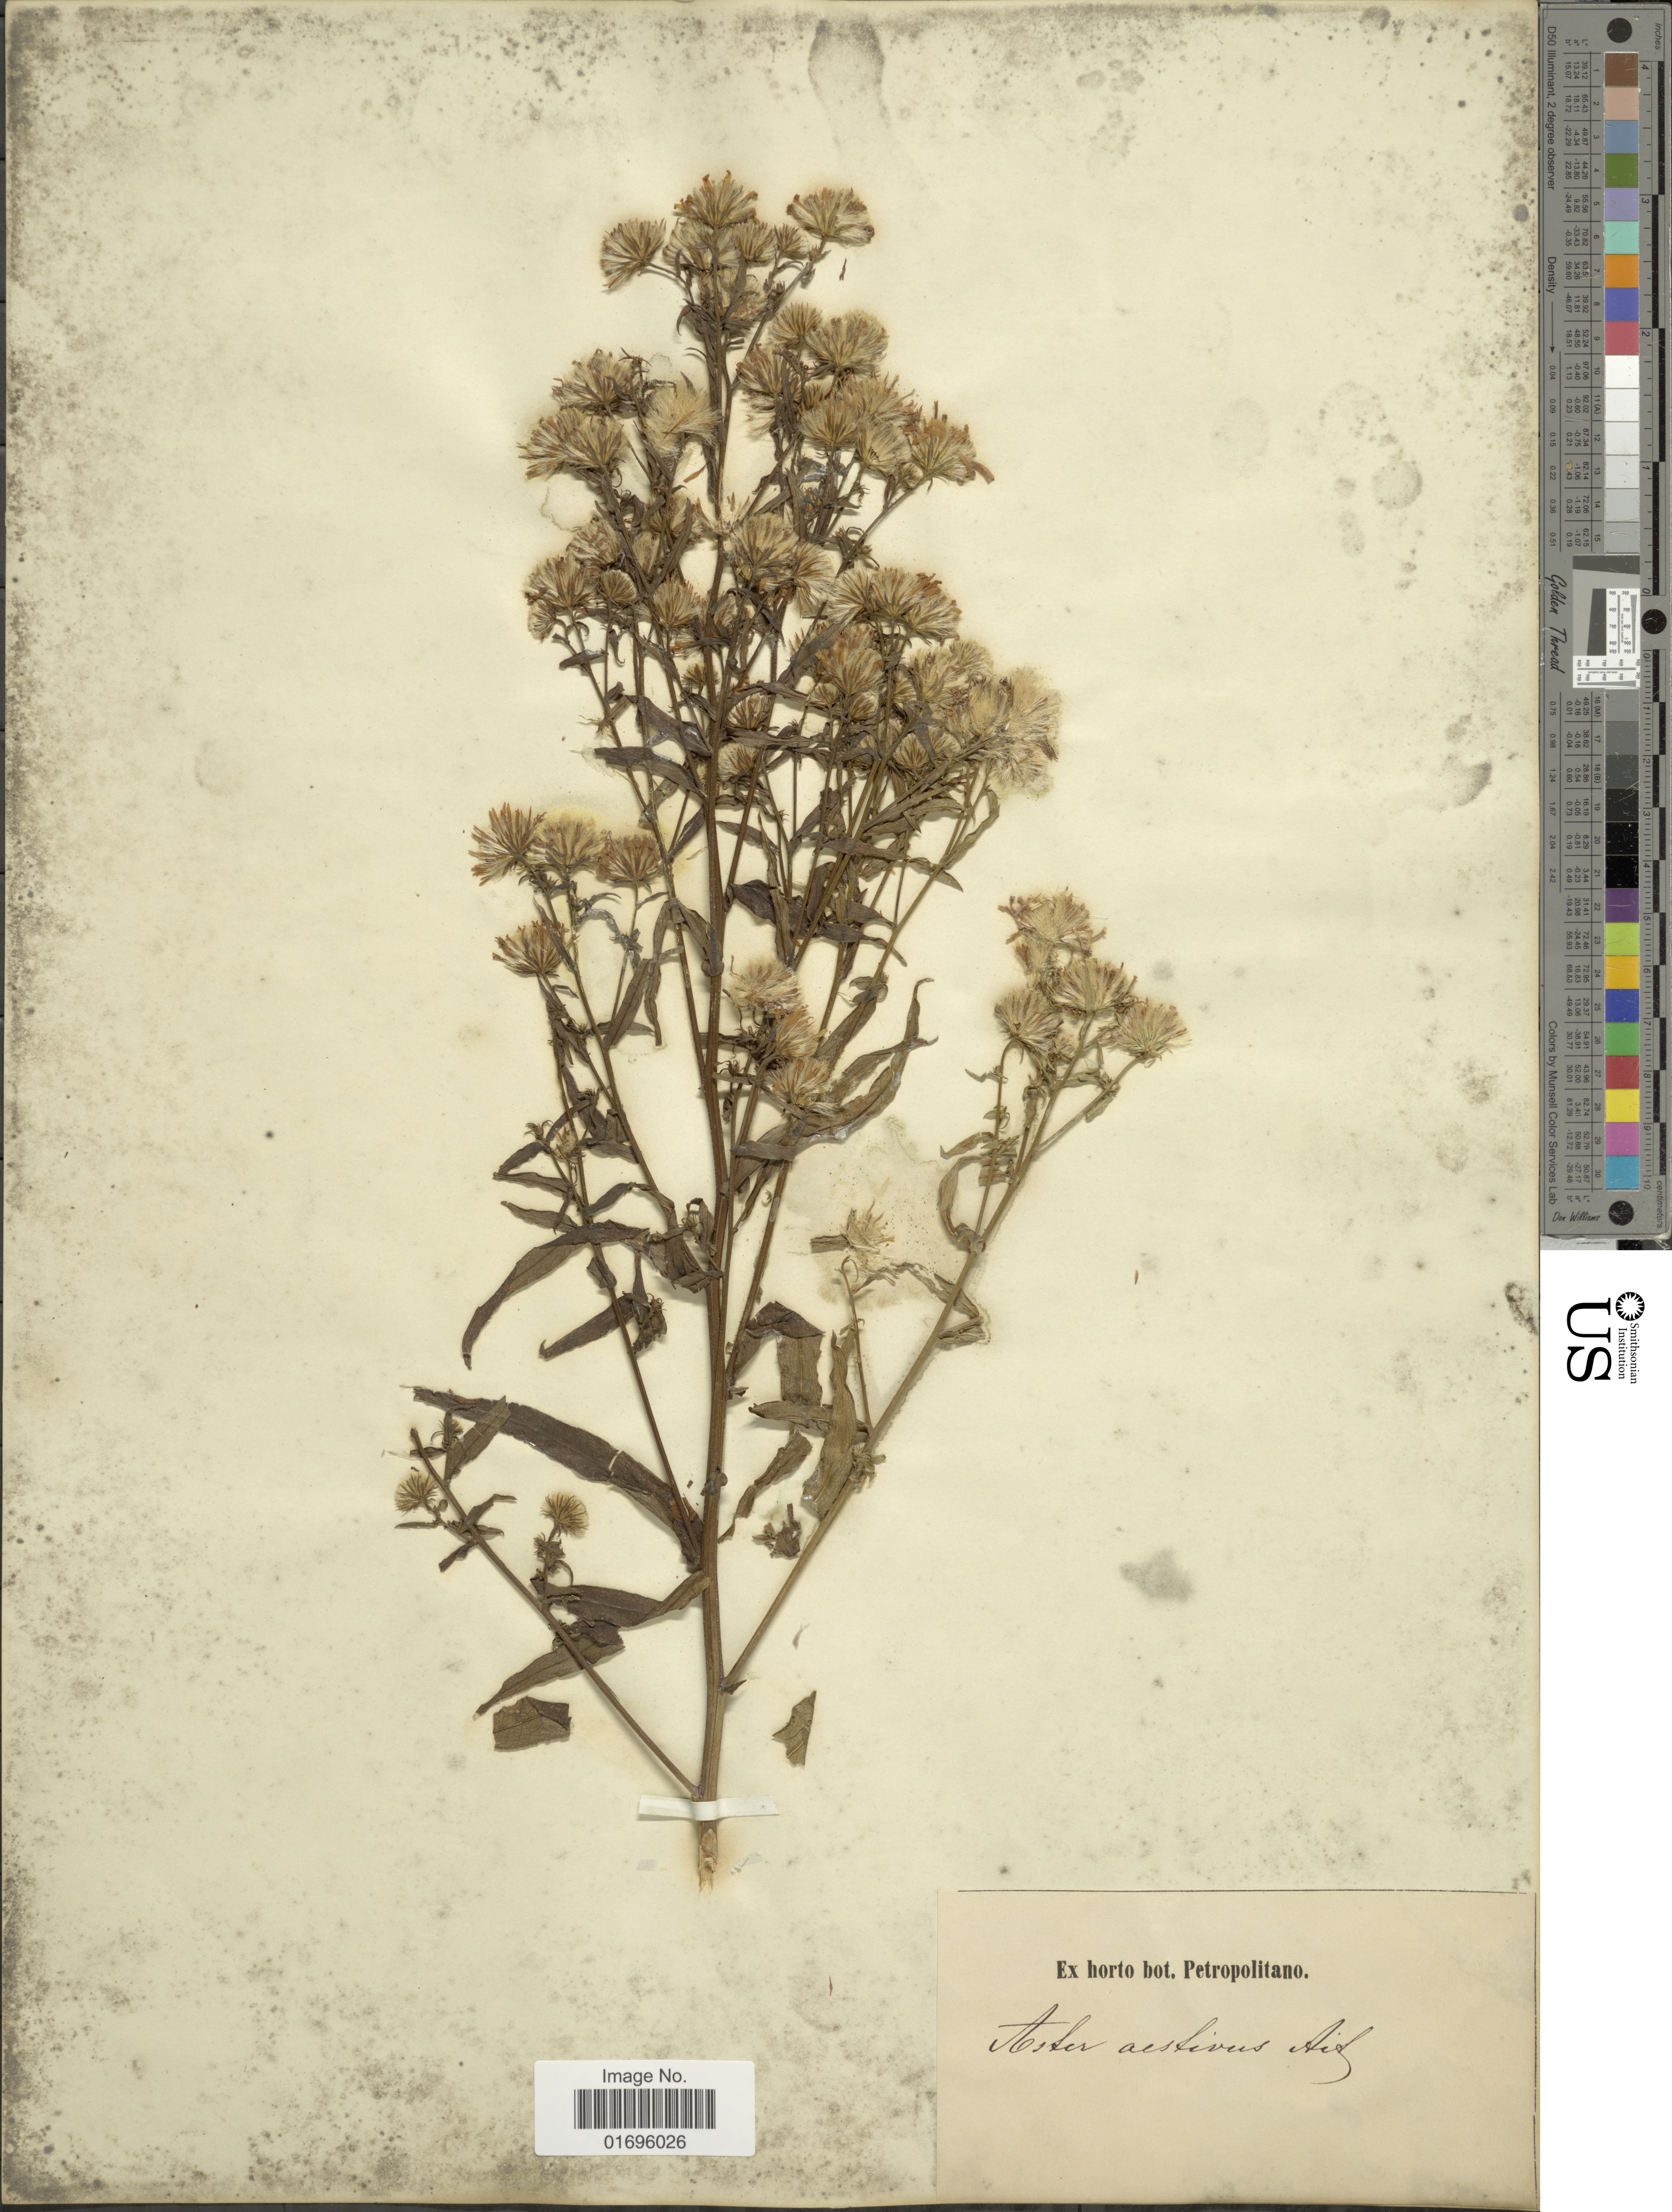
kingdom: Plantae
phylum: Tracheophyta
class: Magnoliopsida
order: Asterales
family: Asteraceae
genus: Aster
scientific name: Aster aestivus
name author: Aiton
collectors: ex Horto Bot. Petropolitano